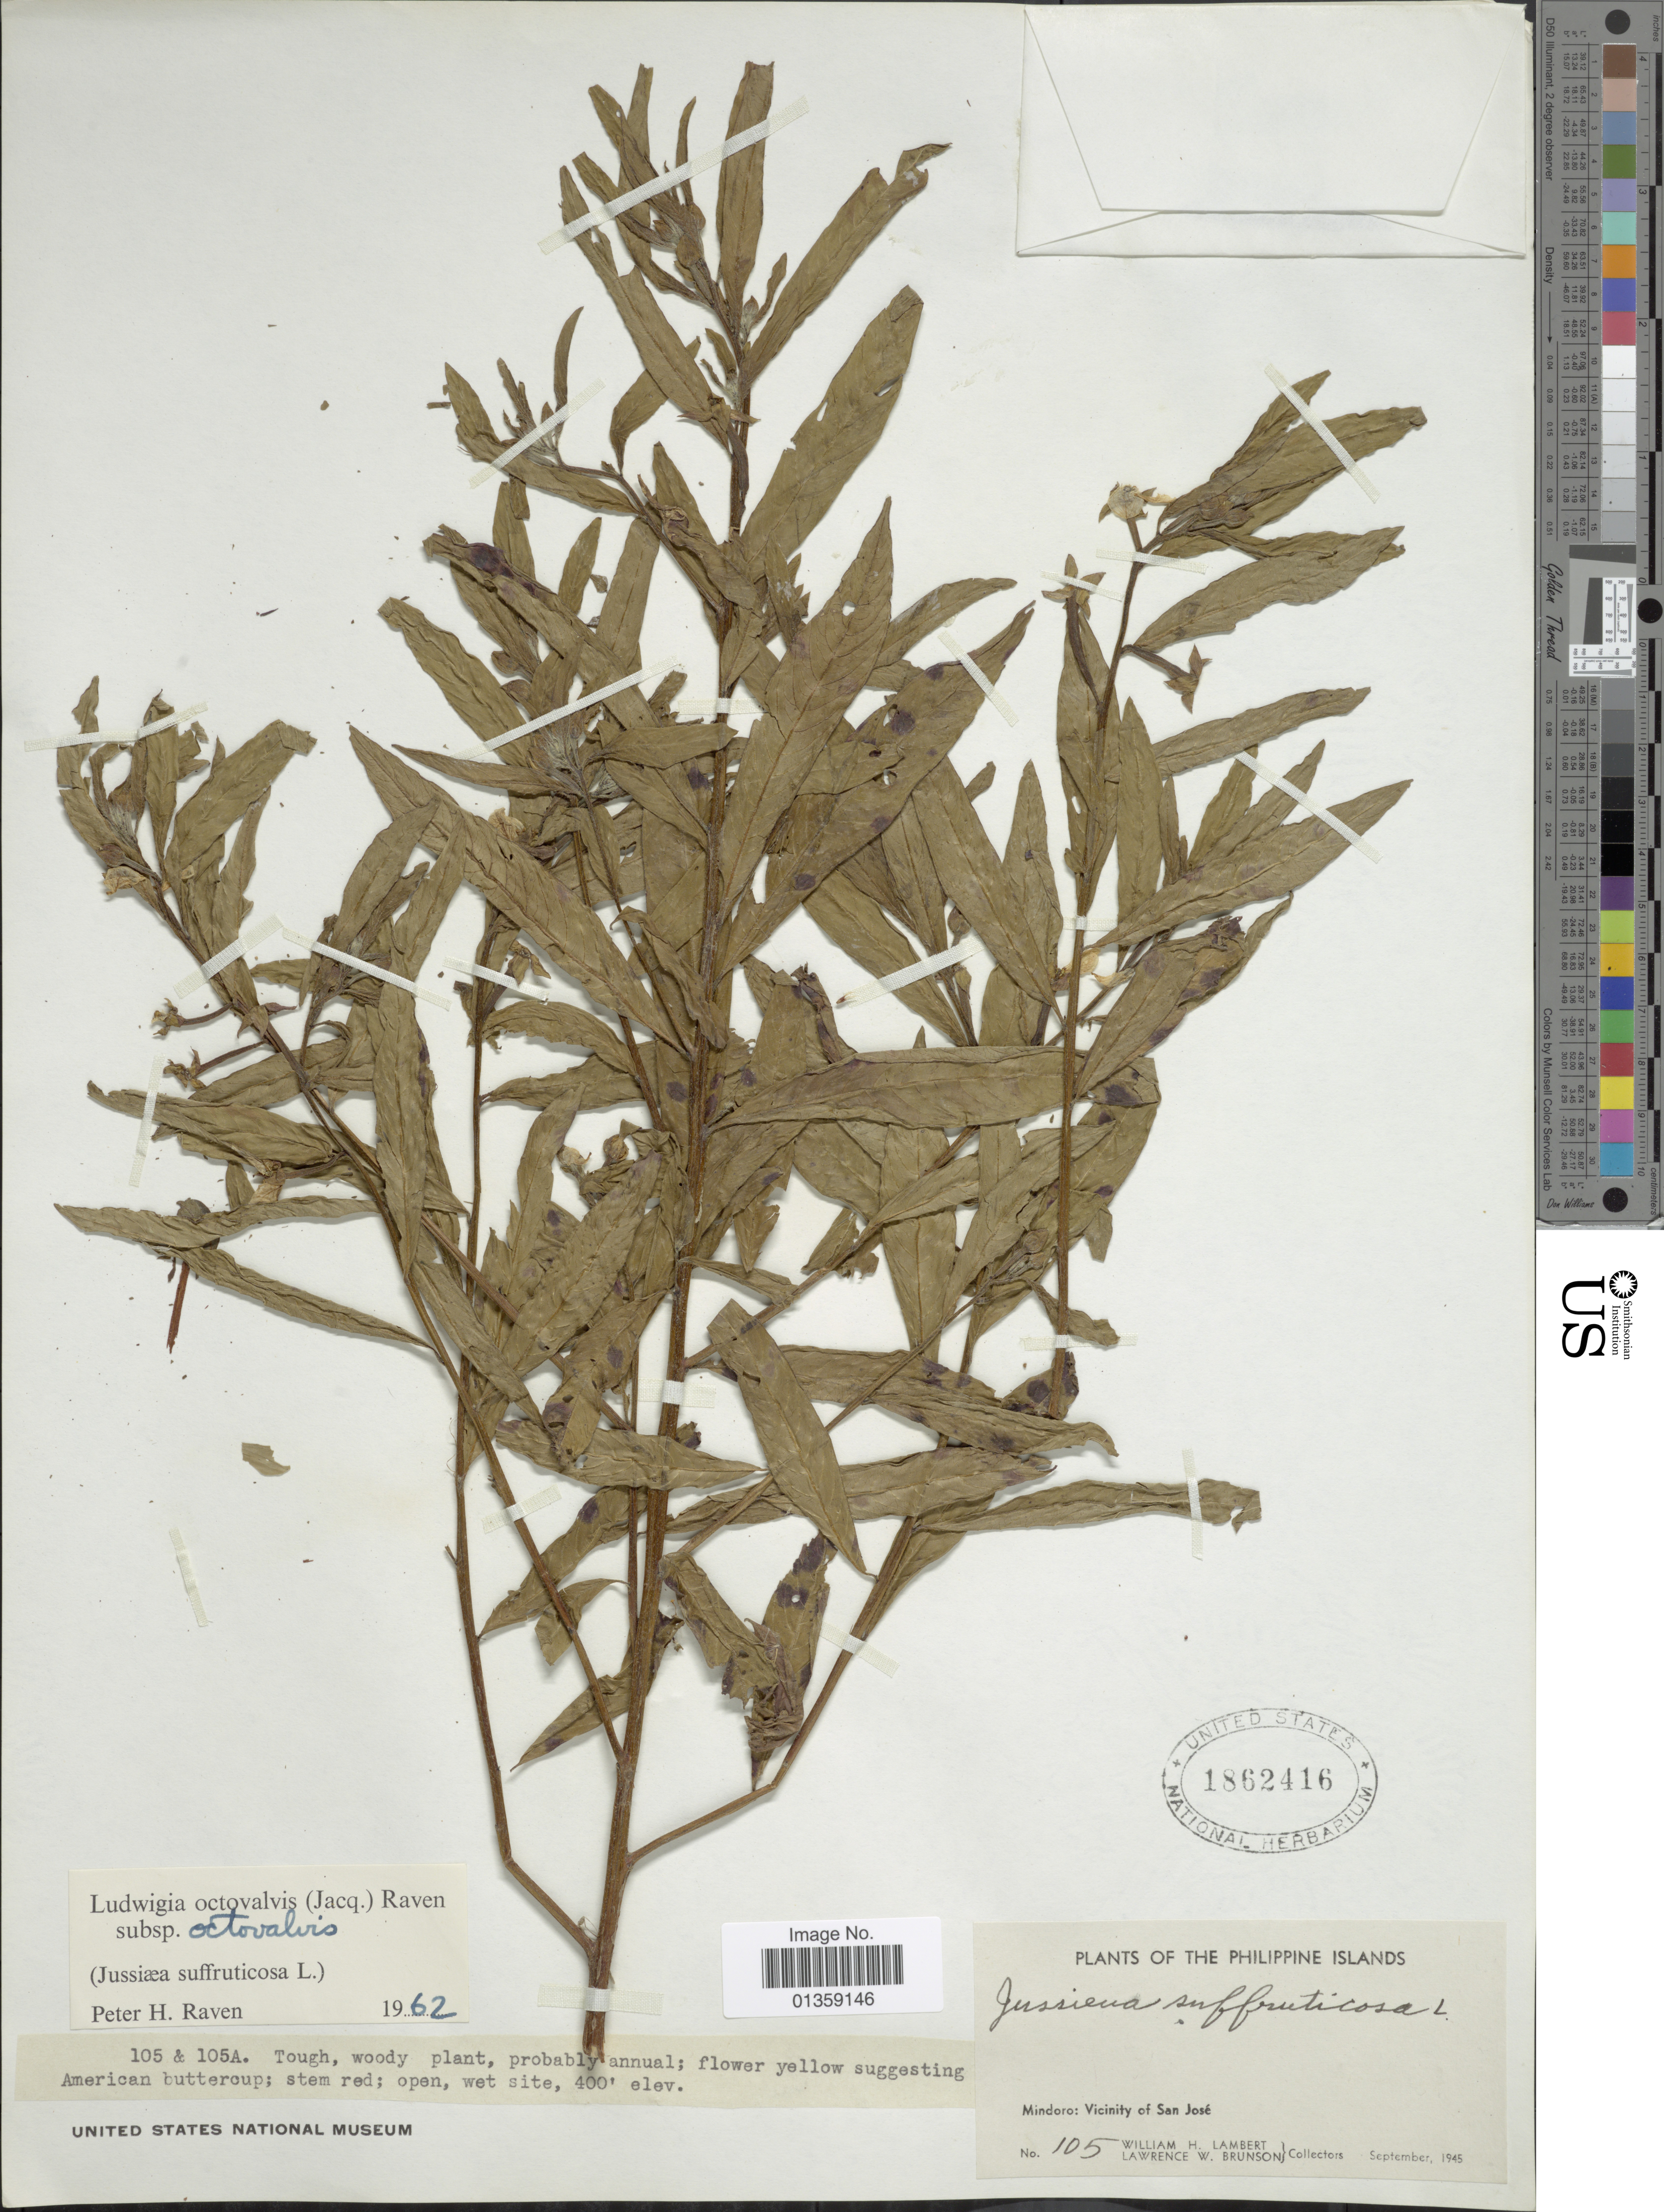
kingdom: Plantae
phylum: Tracheophyta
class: Magnoliopsida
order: Myrtales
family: Onagraceae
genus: Ludwigia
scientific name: Ludwigia octovalvis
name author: (Jacq.) P.H. Raven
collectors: W. Lambert & L. Brunson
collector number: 105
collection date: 1945-09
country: Costa Rica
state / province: San José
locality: Mindoro, Philippine Islands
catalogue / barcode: US 1862416